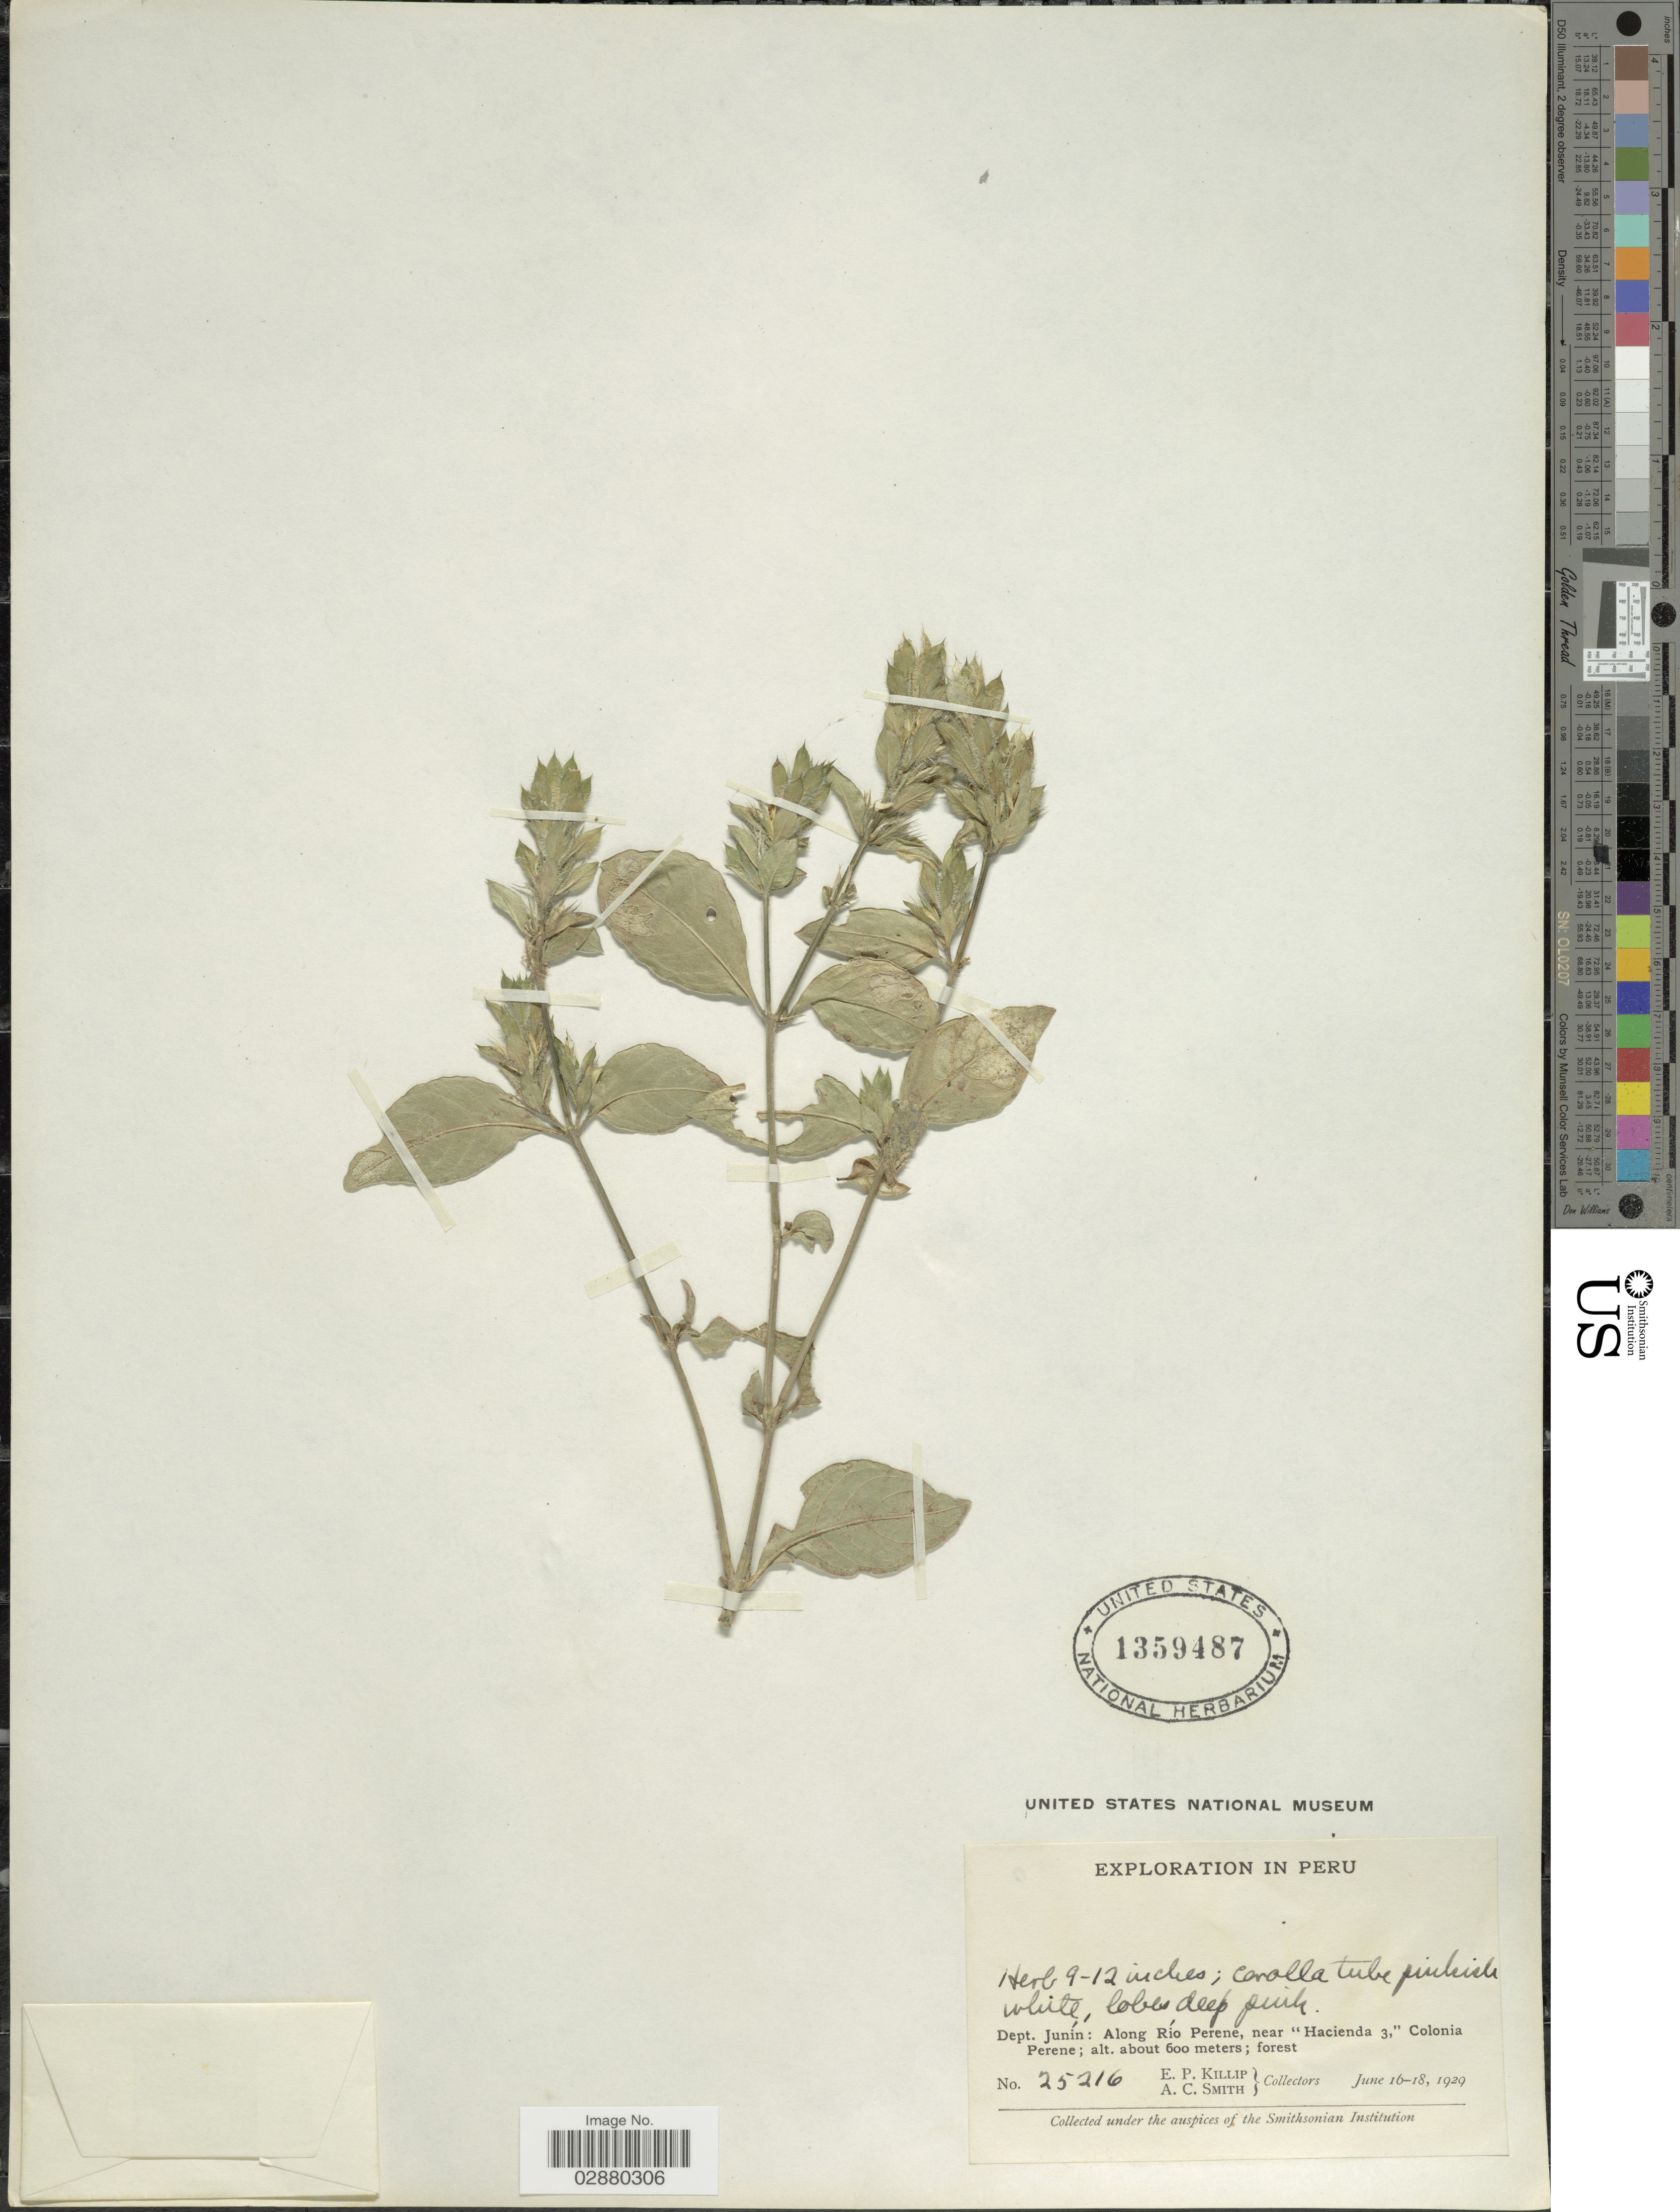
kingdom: Plantae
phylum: Tracheophyta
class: Magnoliopsida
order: Lamiales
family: Acanthaceae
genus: Justicia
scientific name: Justicia radicans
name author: Vahl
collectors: E. P. Killip & A. C. Smith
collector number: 25216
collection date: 1929-06-16/1929-06-18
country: Peru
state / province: Junín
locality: Dept. Junín: Along Río Perene, near "Hacienda 3," Colonia Perene.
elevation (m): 600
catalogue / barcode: US 1359487